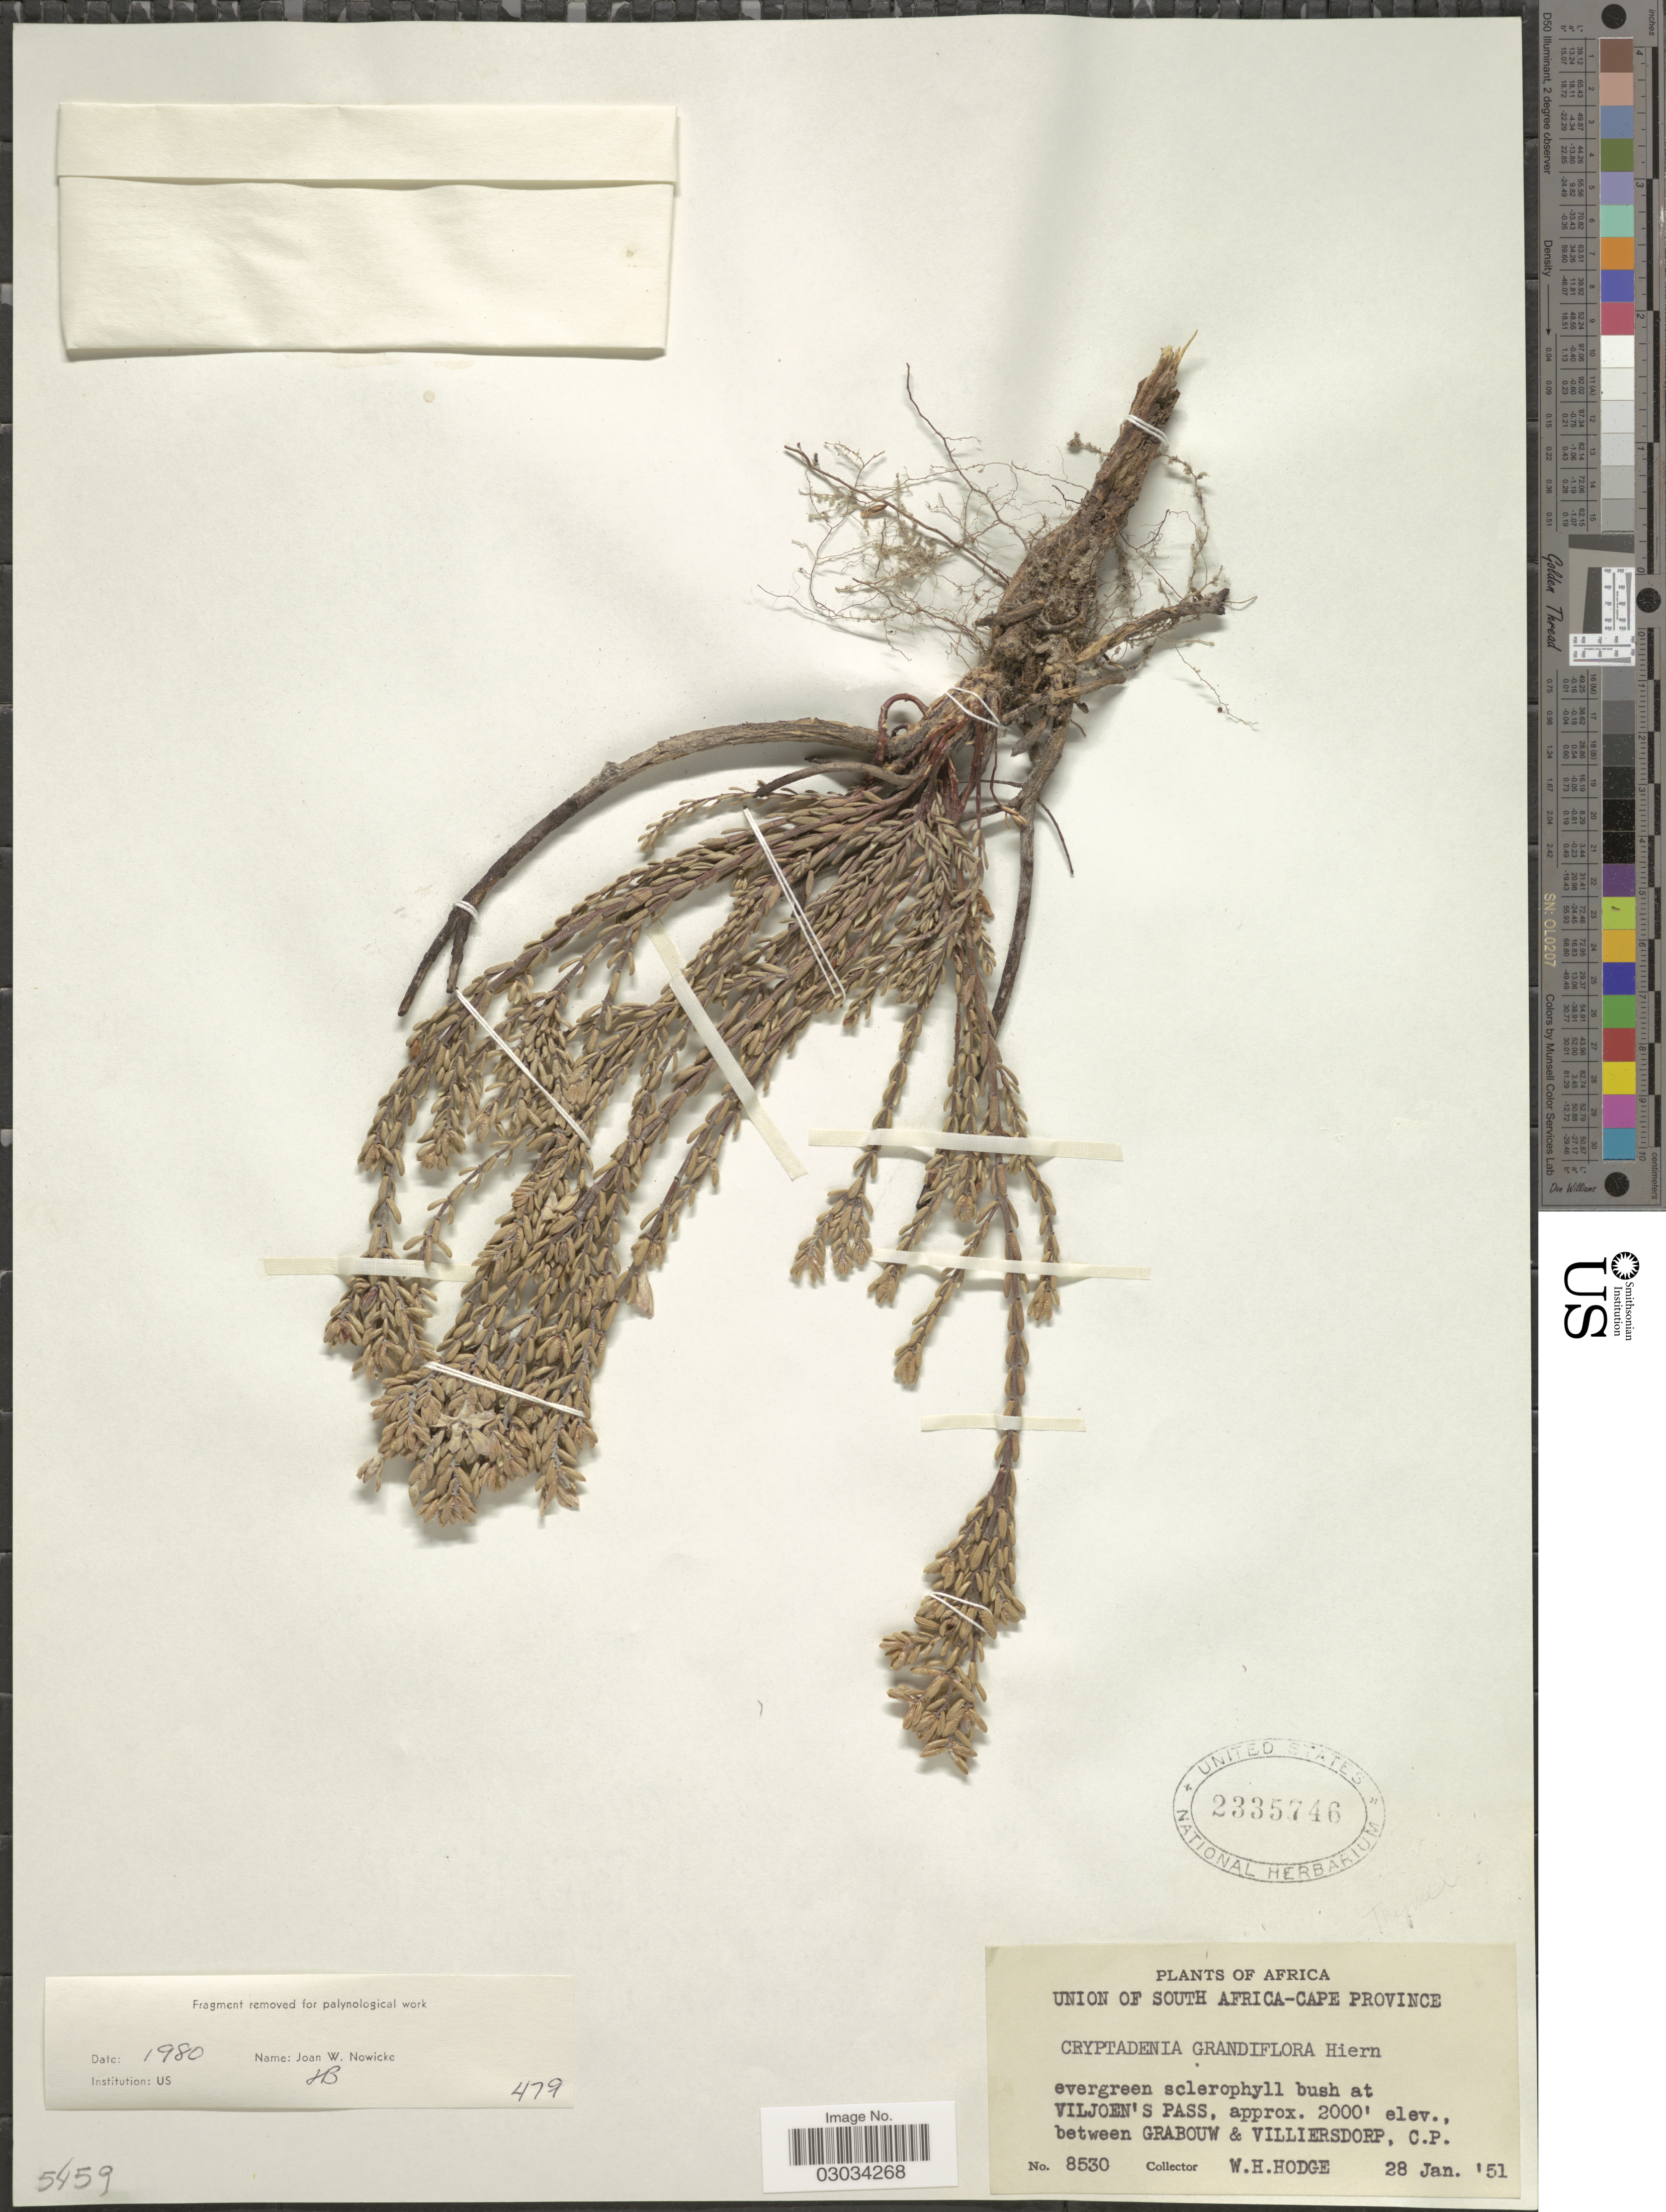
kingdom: Plantae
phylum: Tracheophyta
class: Magnoliopsida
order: Malvales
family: Thymelaeaceae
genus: Lachnaea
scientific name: Lachnaea grandiflora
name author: (L. f.) Baill.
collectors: W. Hodge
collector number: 8530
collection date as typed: Transcribed d/m/y: 28/1/51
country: South Africa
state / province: Western Cape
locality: Union of South Africa-Cape Province, Viljoen's Pass, between Grabouw & Villiersdorp.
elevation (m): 610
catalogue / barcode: US 2335746